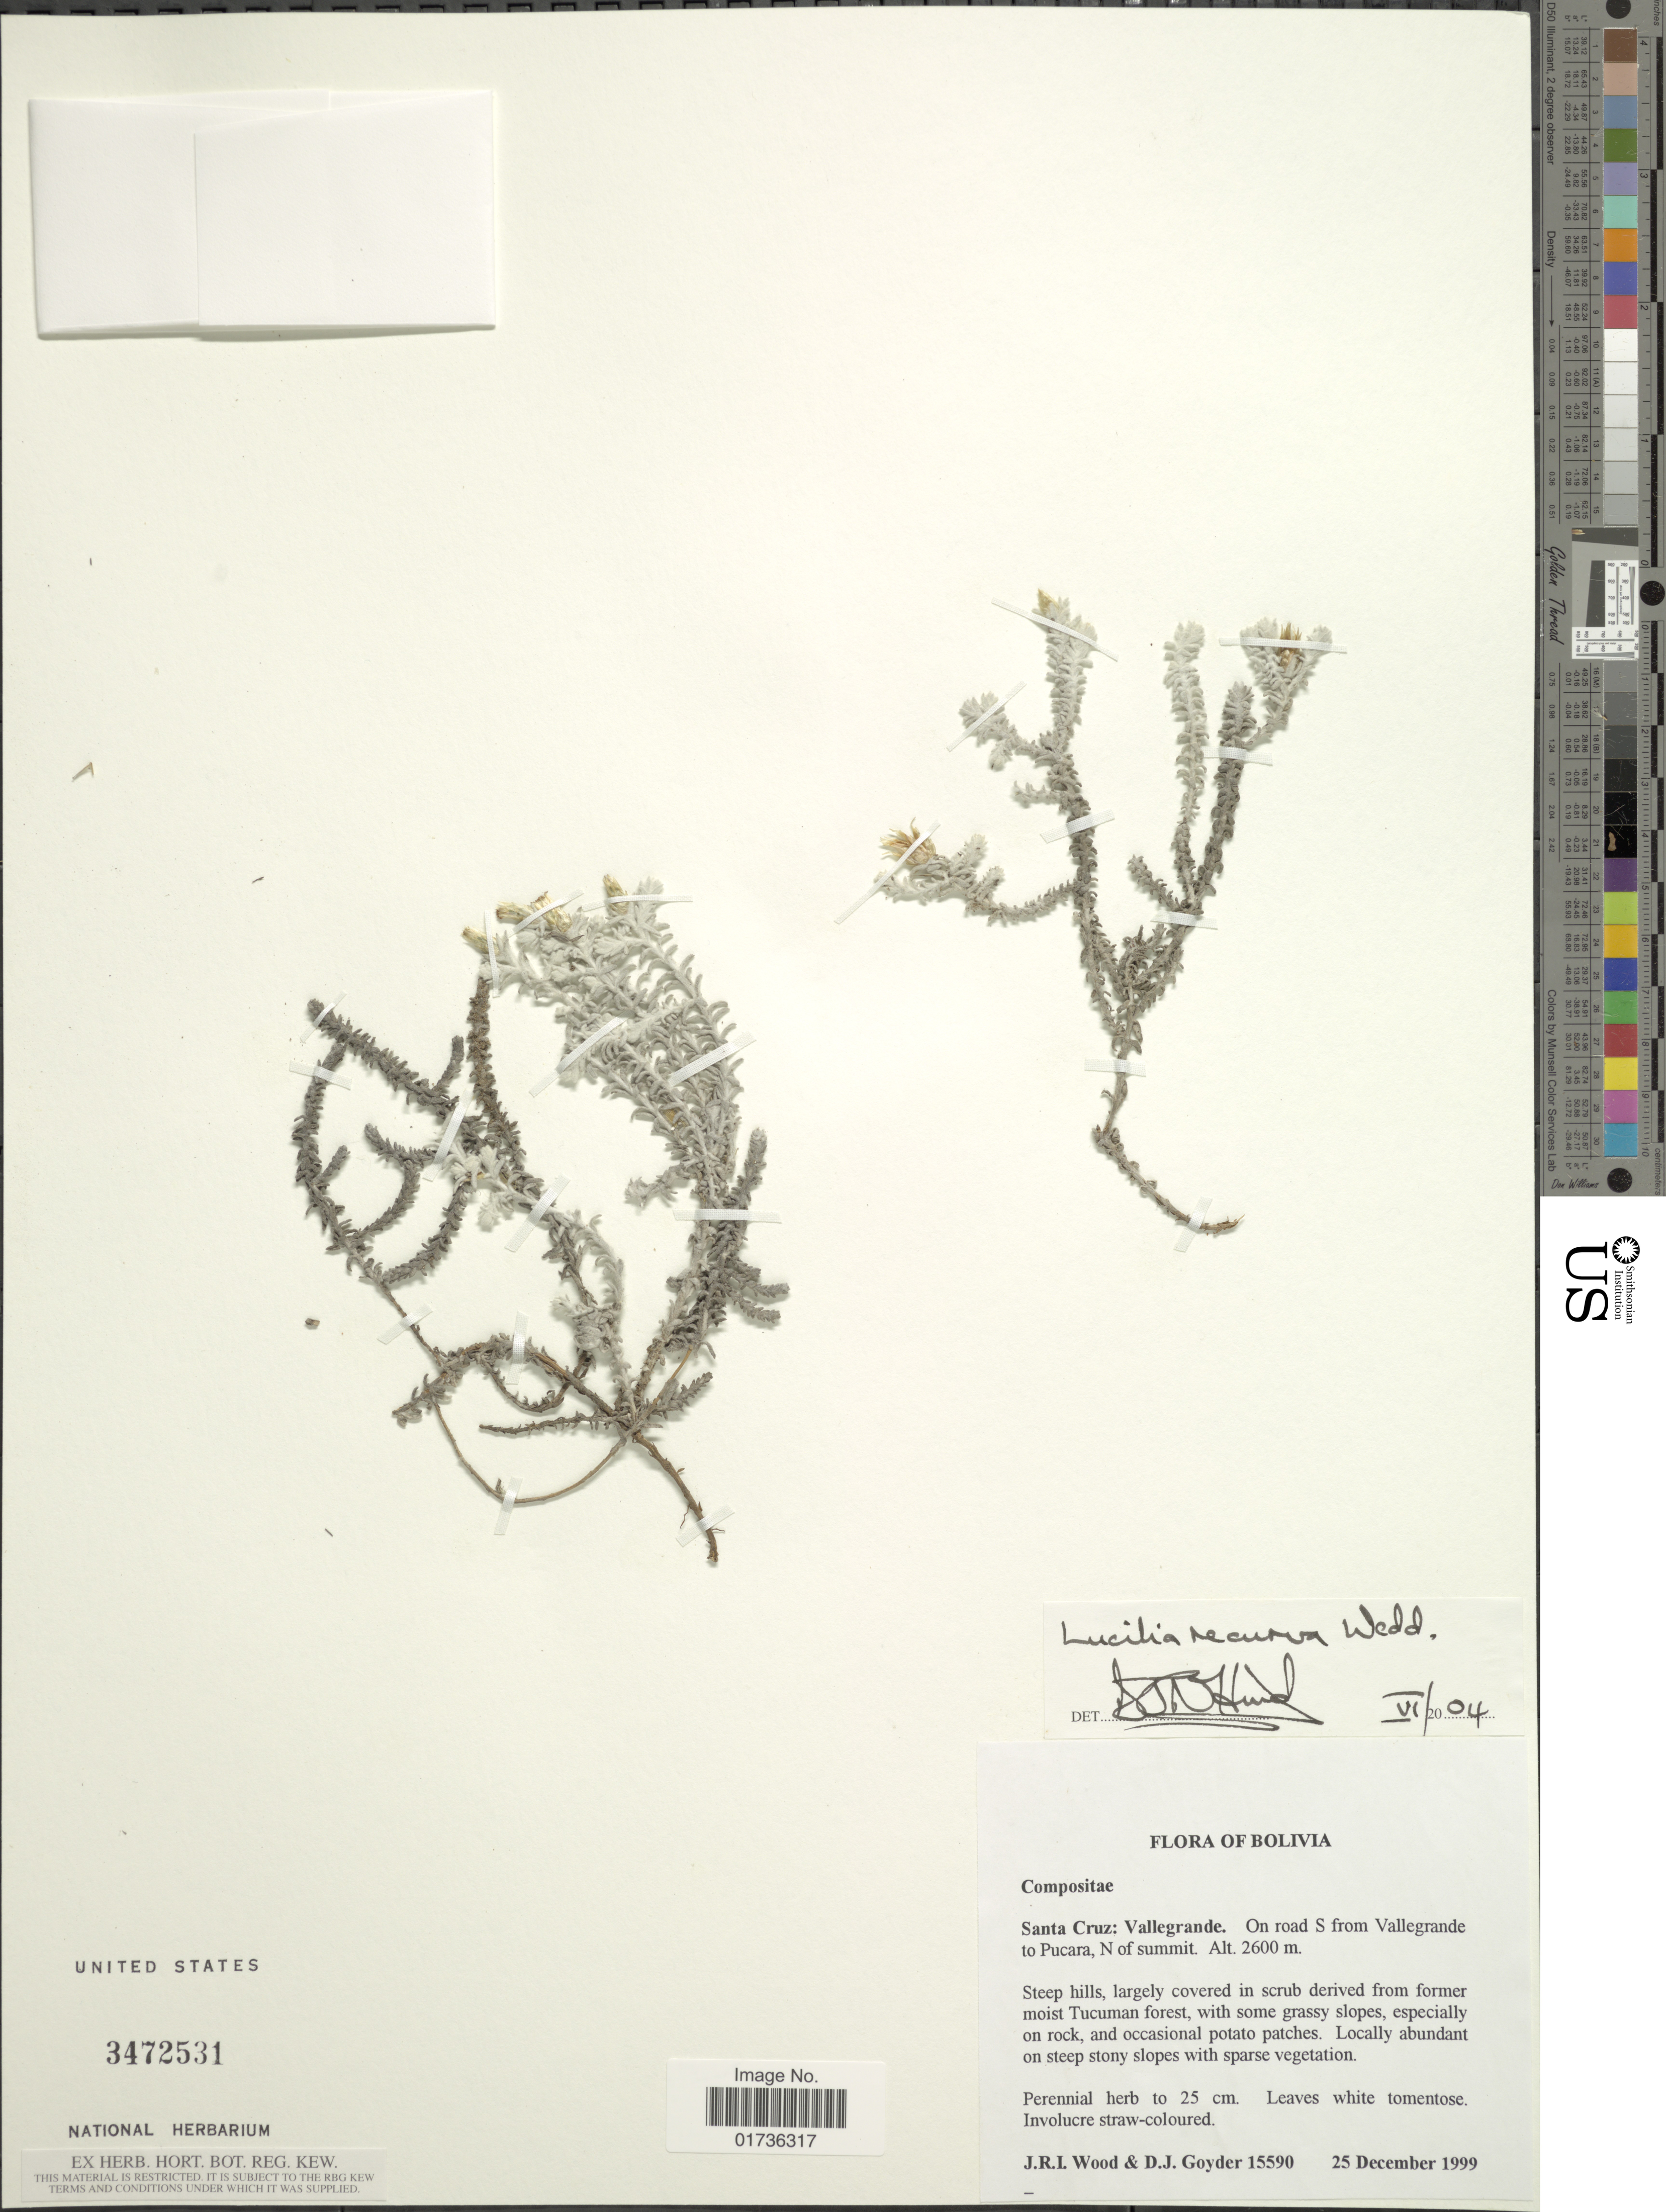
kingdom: Plantae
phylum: Tracheophyta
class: Magnoliopsida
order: Asterales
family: Asteraceae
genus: Lucilia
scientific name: Lucilia recurva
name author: Wedd.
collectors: J. R. I. Wood & D. Goyder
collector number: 15590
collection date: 1999-12-25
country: Bolivia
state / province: Santa Cruz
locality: Vallegrande. On road S from Vallegrande to Pucara, N of summit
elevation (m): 2600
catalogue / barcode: US 3472531